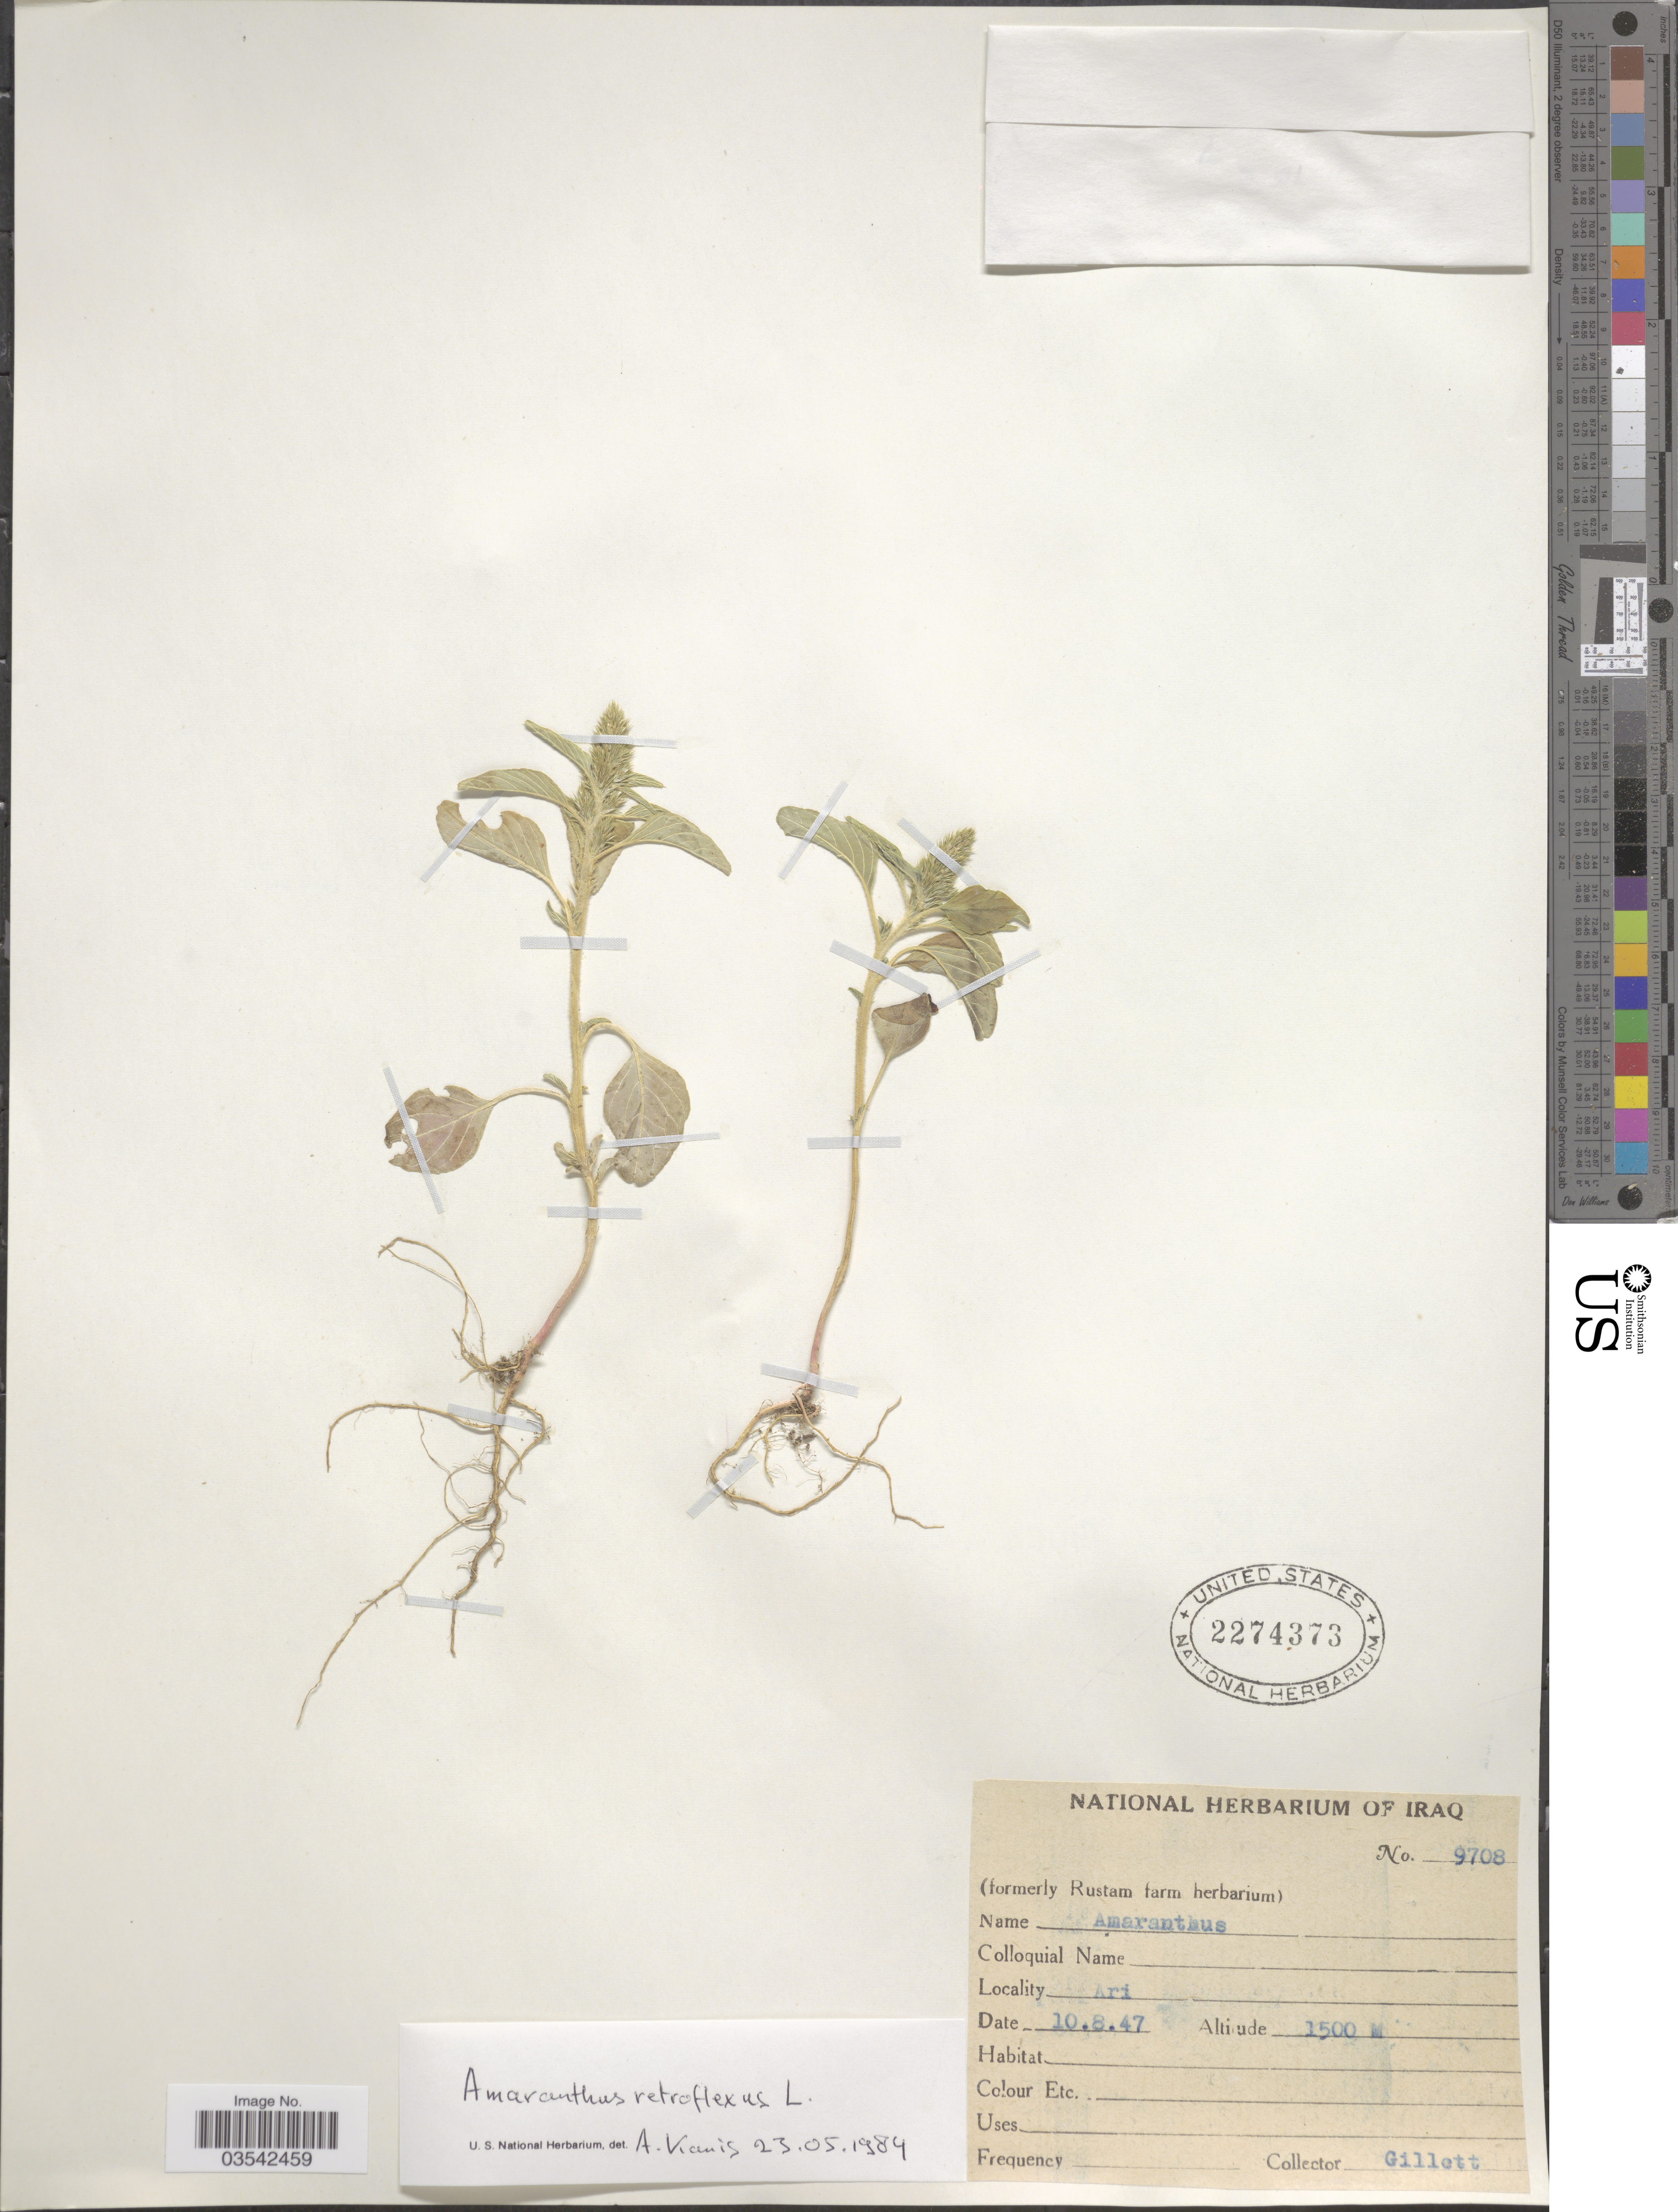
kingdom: Plantae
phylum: Tracheophyta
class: Magnoliopsida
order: Caryophyllales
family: Amaranthaceae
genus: Amaranthus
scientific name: Amaranthus retroflexus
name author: L.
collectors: Gillett, --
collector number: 9708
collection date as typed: Transcribed d/m/y: 10/8/47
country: Iraq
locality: Ari.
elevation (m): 1500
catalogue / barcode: US 2274373